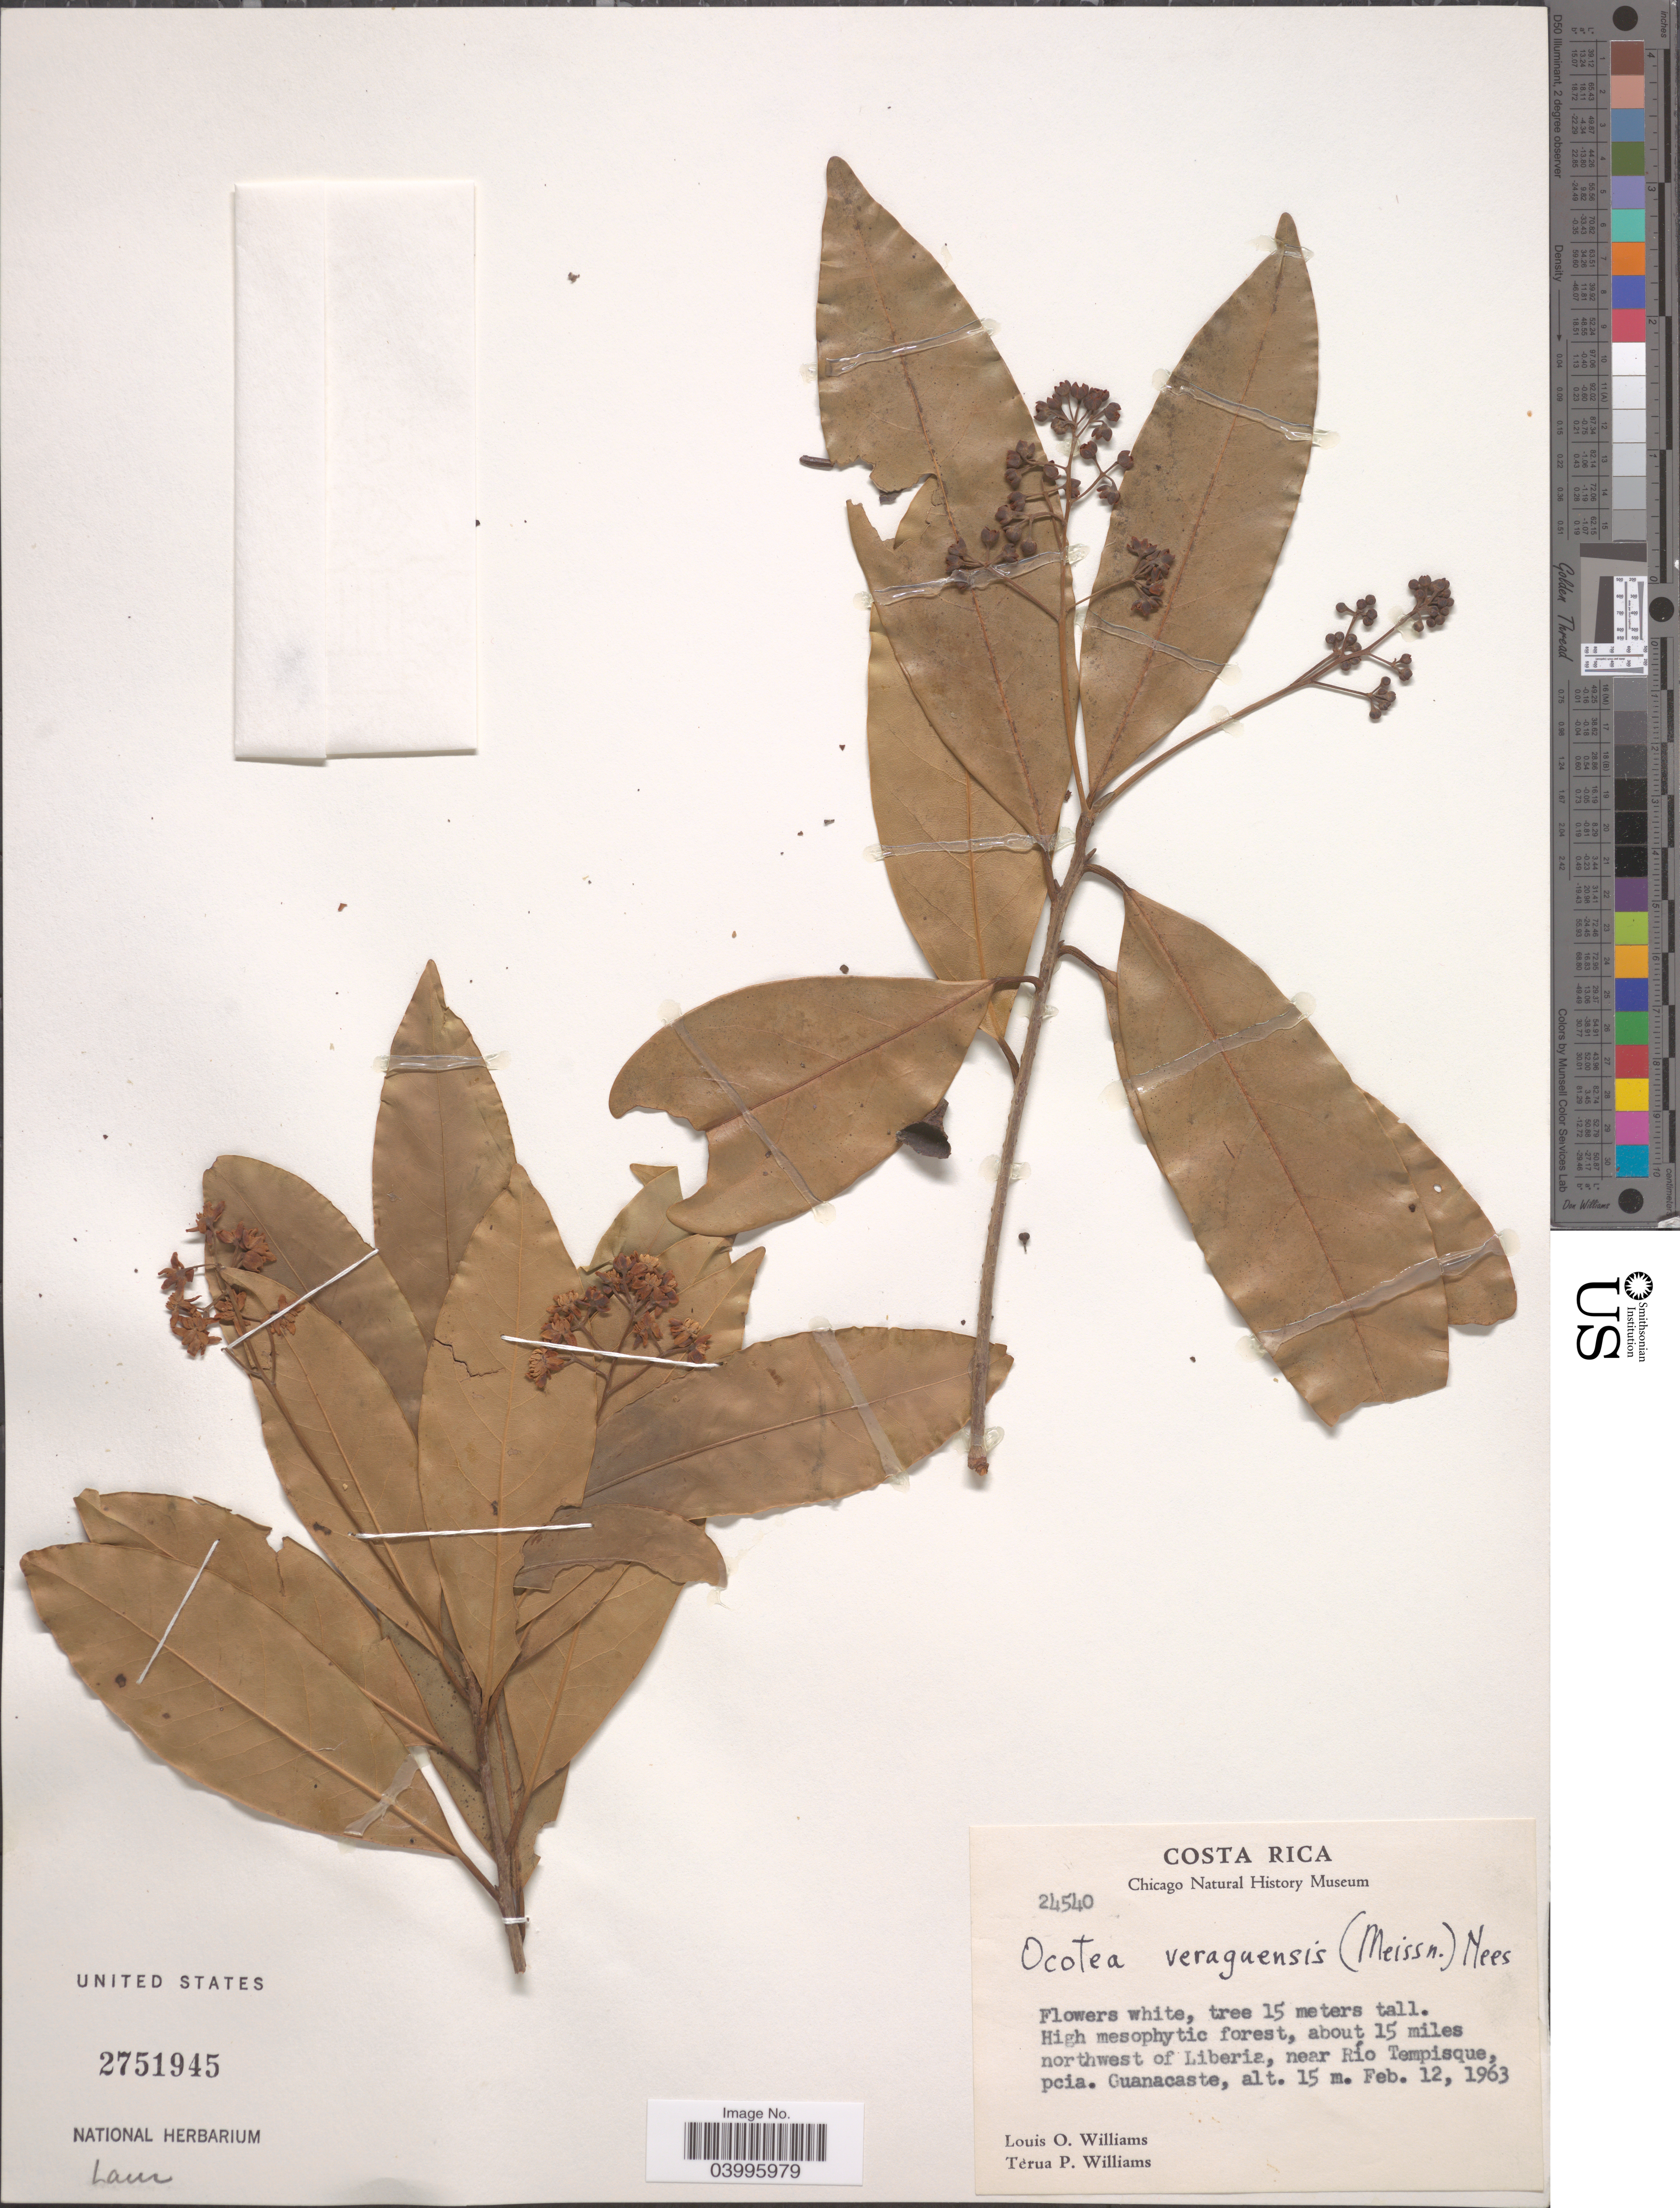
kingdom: Plantae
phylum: Tracheophyta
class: Magnoliopsida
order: Laurales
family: Lauraceae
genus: Ocotea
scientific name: Ocotea veraguensis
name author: (Meisn.) Mez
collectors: L. O. Williams & T. Williams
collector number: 24540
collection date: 1963-02-12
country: Costa Rica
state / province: Guanacaste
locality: High mesophytic forest, about 15 miles northwest of Liberia, near Río Tempisque, pcia. Guanacaste.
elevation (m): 15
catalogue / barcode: US 2751945